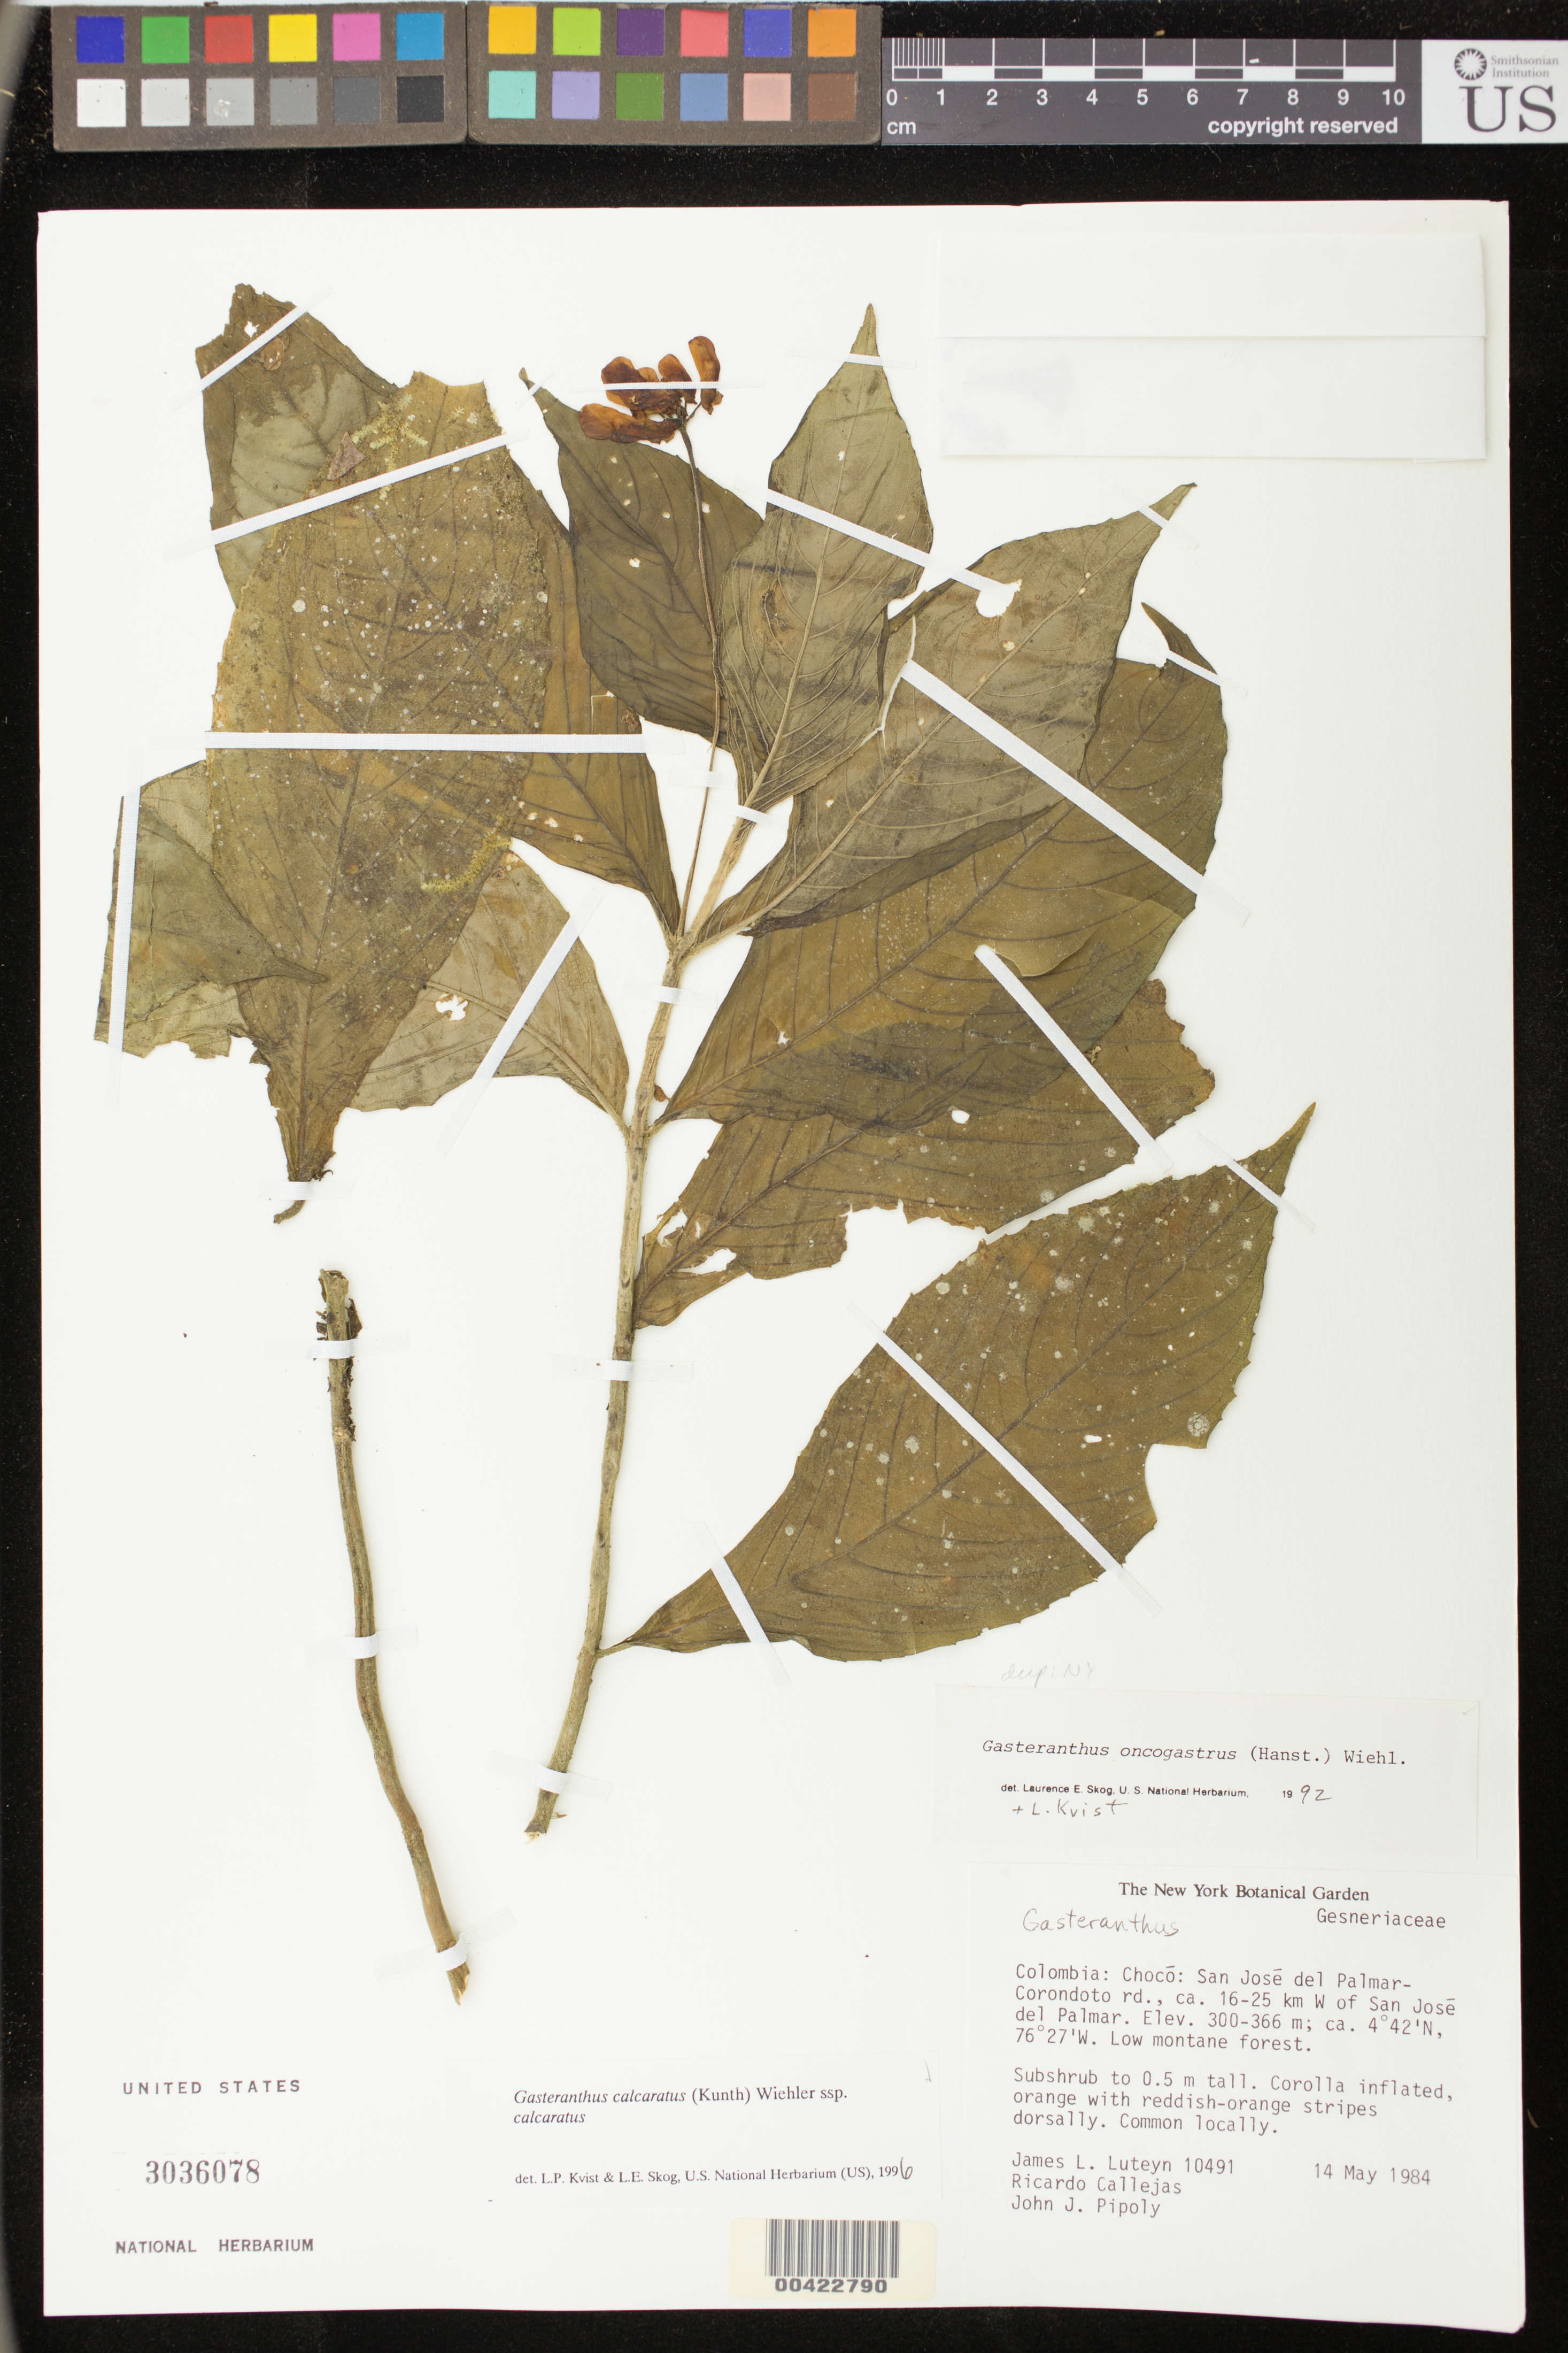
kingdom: Plantae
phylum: Tracheophyta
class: Magnoliopsida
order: Lamiales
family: Gesneriaceae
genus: Gasteranthus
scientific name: Gasteranthus calcaratus subsp. calcaratus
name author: (Kunth) Wiehler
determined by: Skog, Laurence E.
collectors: J. L. Luteyn, R. Callejas & J. J. Pipoly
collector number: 10491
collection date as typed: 14 May 1984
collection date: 1984-05-14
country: Colombia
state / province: Chocó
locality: San José del Palmar - Corondoto rd., ca. 16-25 km W of San José del Palmar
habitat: low montane forest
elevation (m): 300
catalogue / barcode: US 3036078